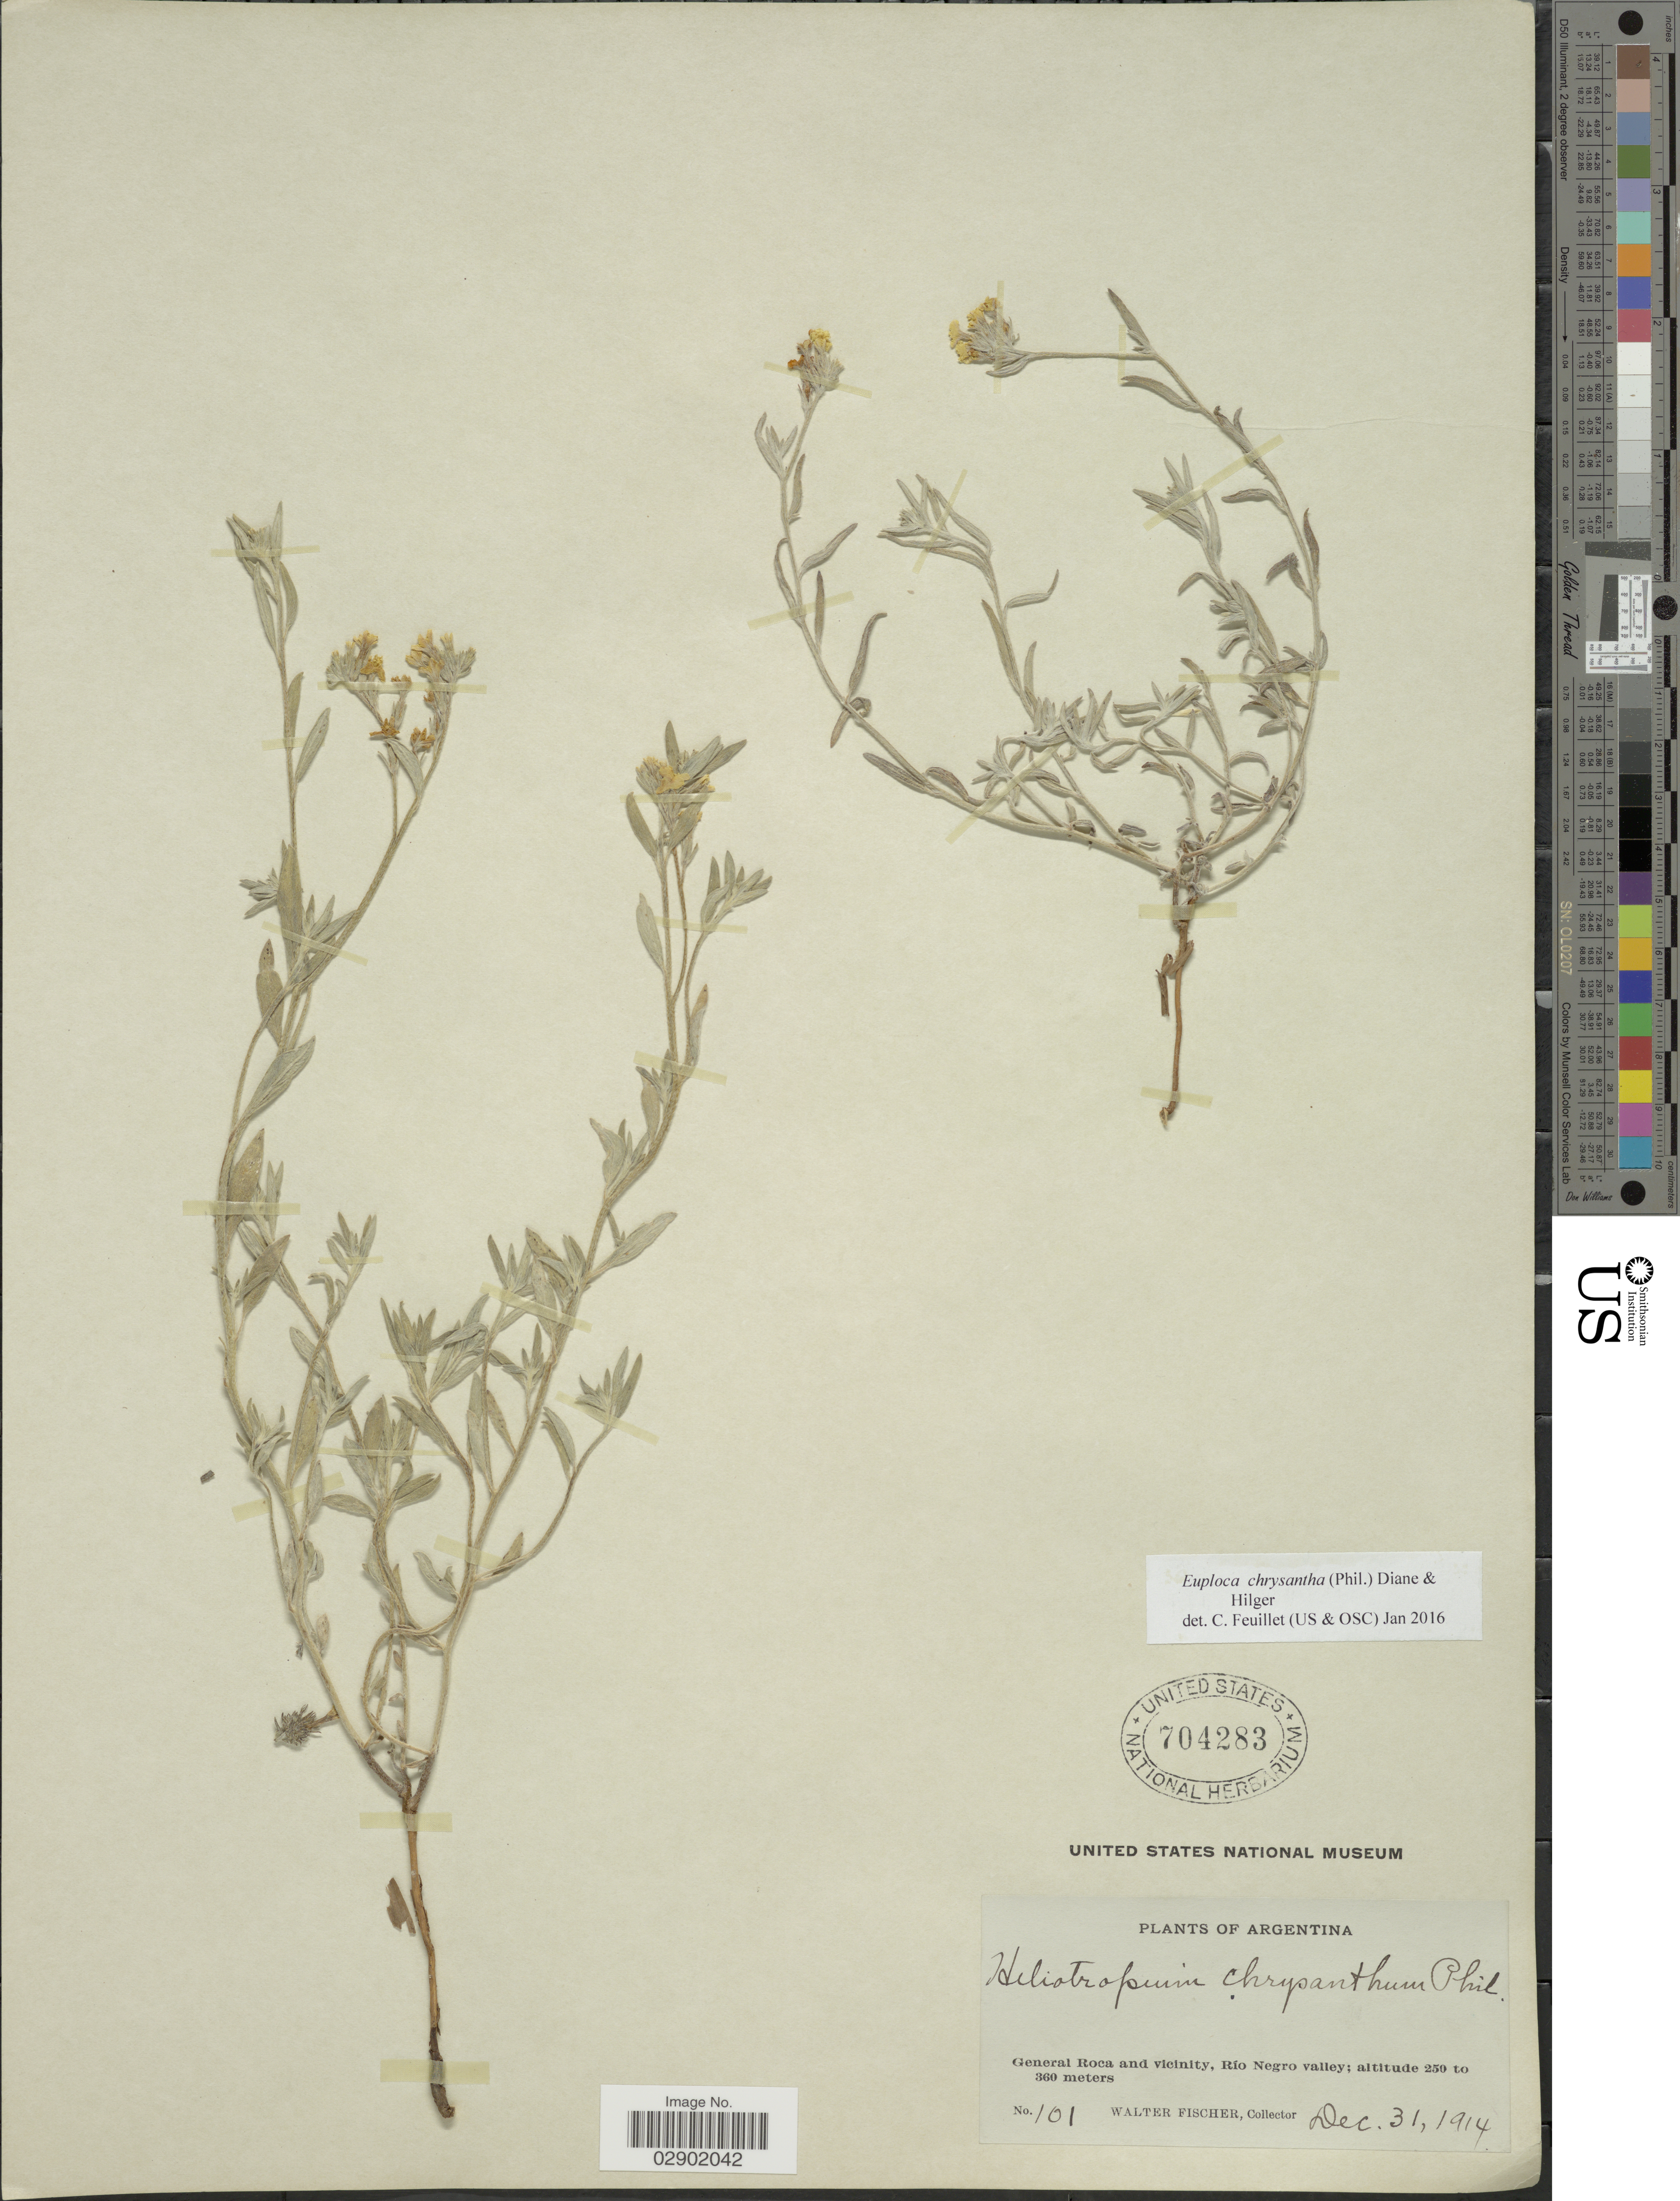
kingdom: Plantae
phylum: Tracheophyta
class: Magnoliopsida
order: Boraginales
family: Heliotropiaceae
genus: Euploca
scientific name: Euploca chrysantha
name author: (Phil.) Diane & Hilger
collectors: W. Fischer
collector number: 101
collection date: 1914-12-31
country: Argentina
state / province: Rio Negro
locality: General Roca and vicinity, Río Negro valley.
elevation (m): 250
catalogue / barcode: US 704283